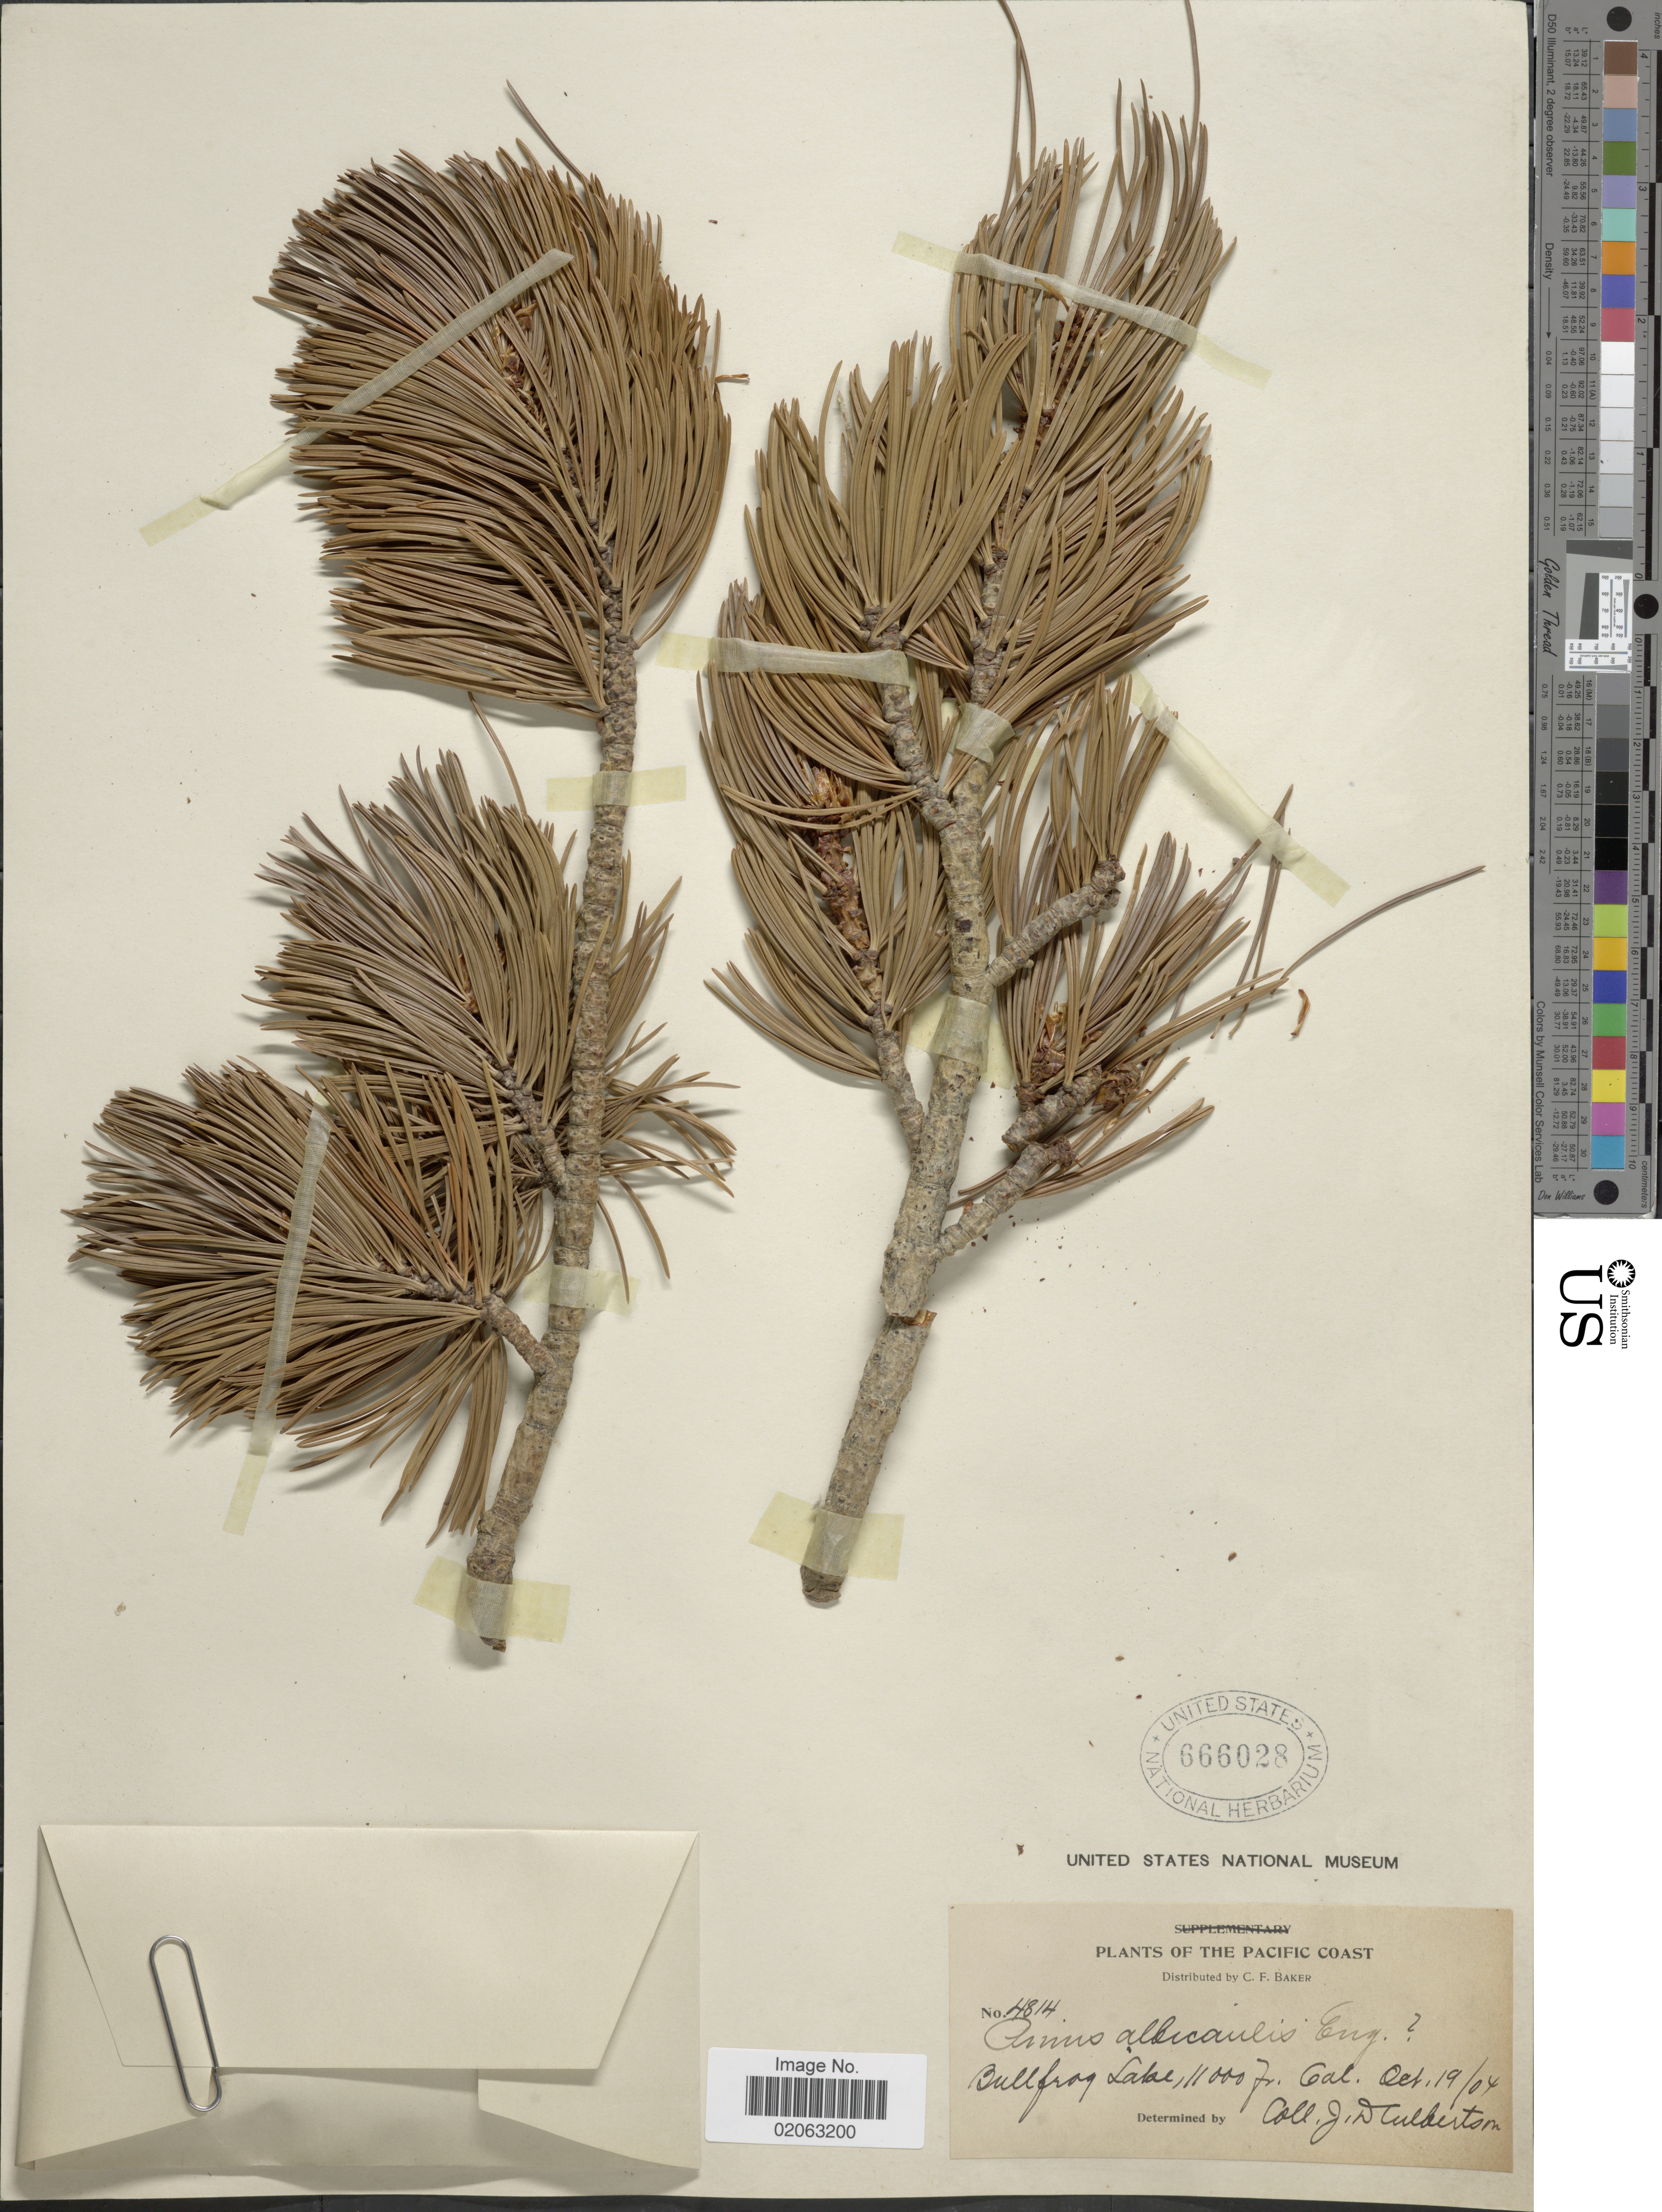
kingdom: Plantae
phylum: Tracheophyta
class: Pinopsida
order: Pinales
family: Pinaceae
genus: Pinus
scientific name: Pinus albicaulis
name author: Engelm.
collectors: J. Culbertson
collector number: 4814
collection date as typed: Transcribed d/m/y: 19/10/4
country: United States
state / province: California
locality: The Pacific Coast, Bullfrog Lake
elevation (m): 3353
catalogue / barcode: US 666028